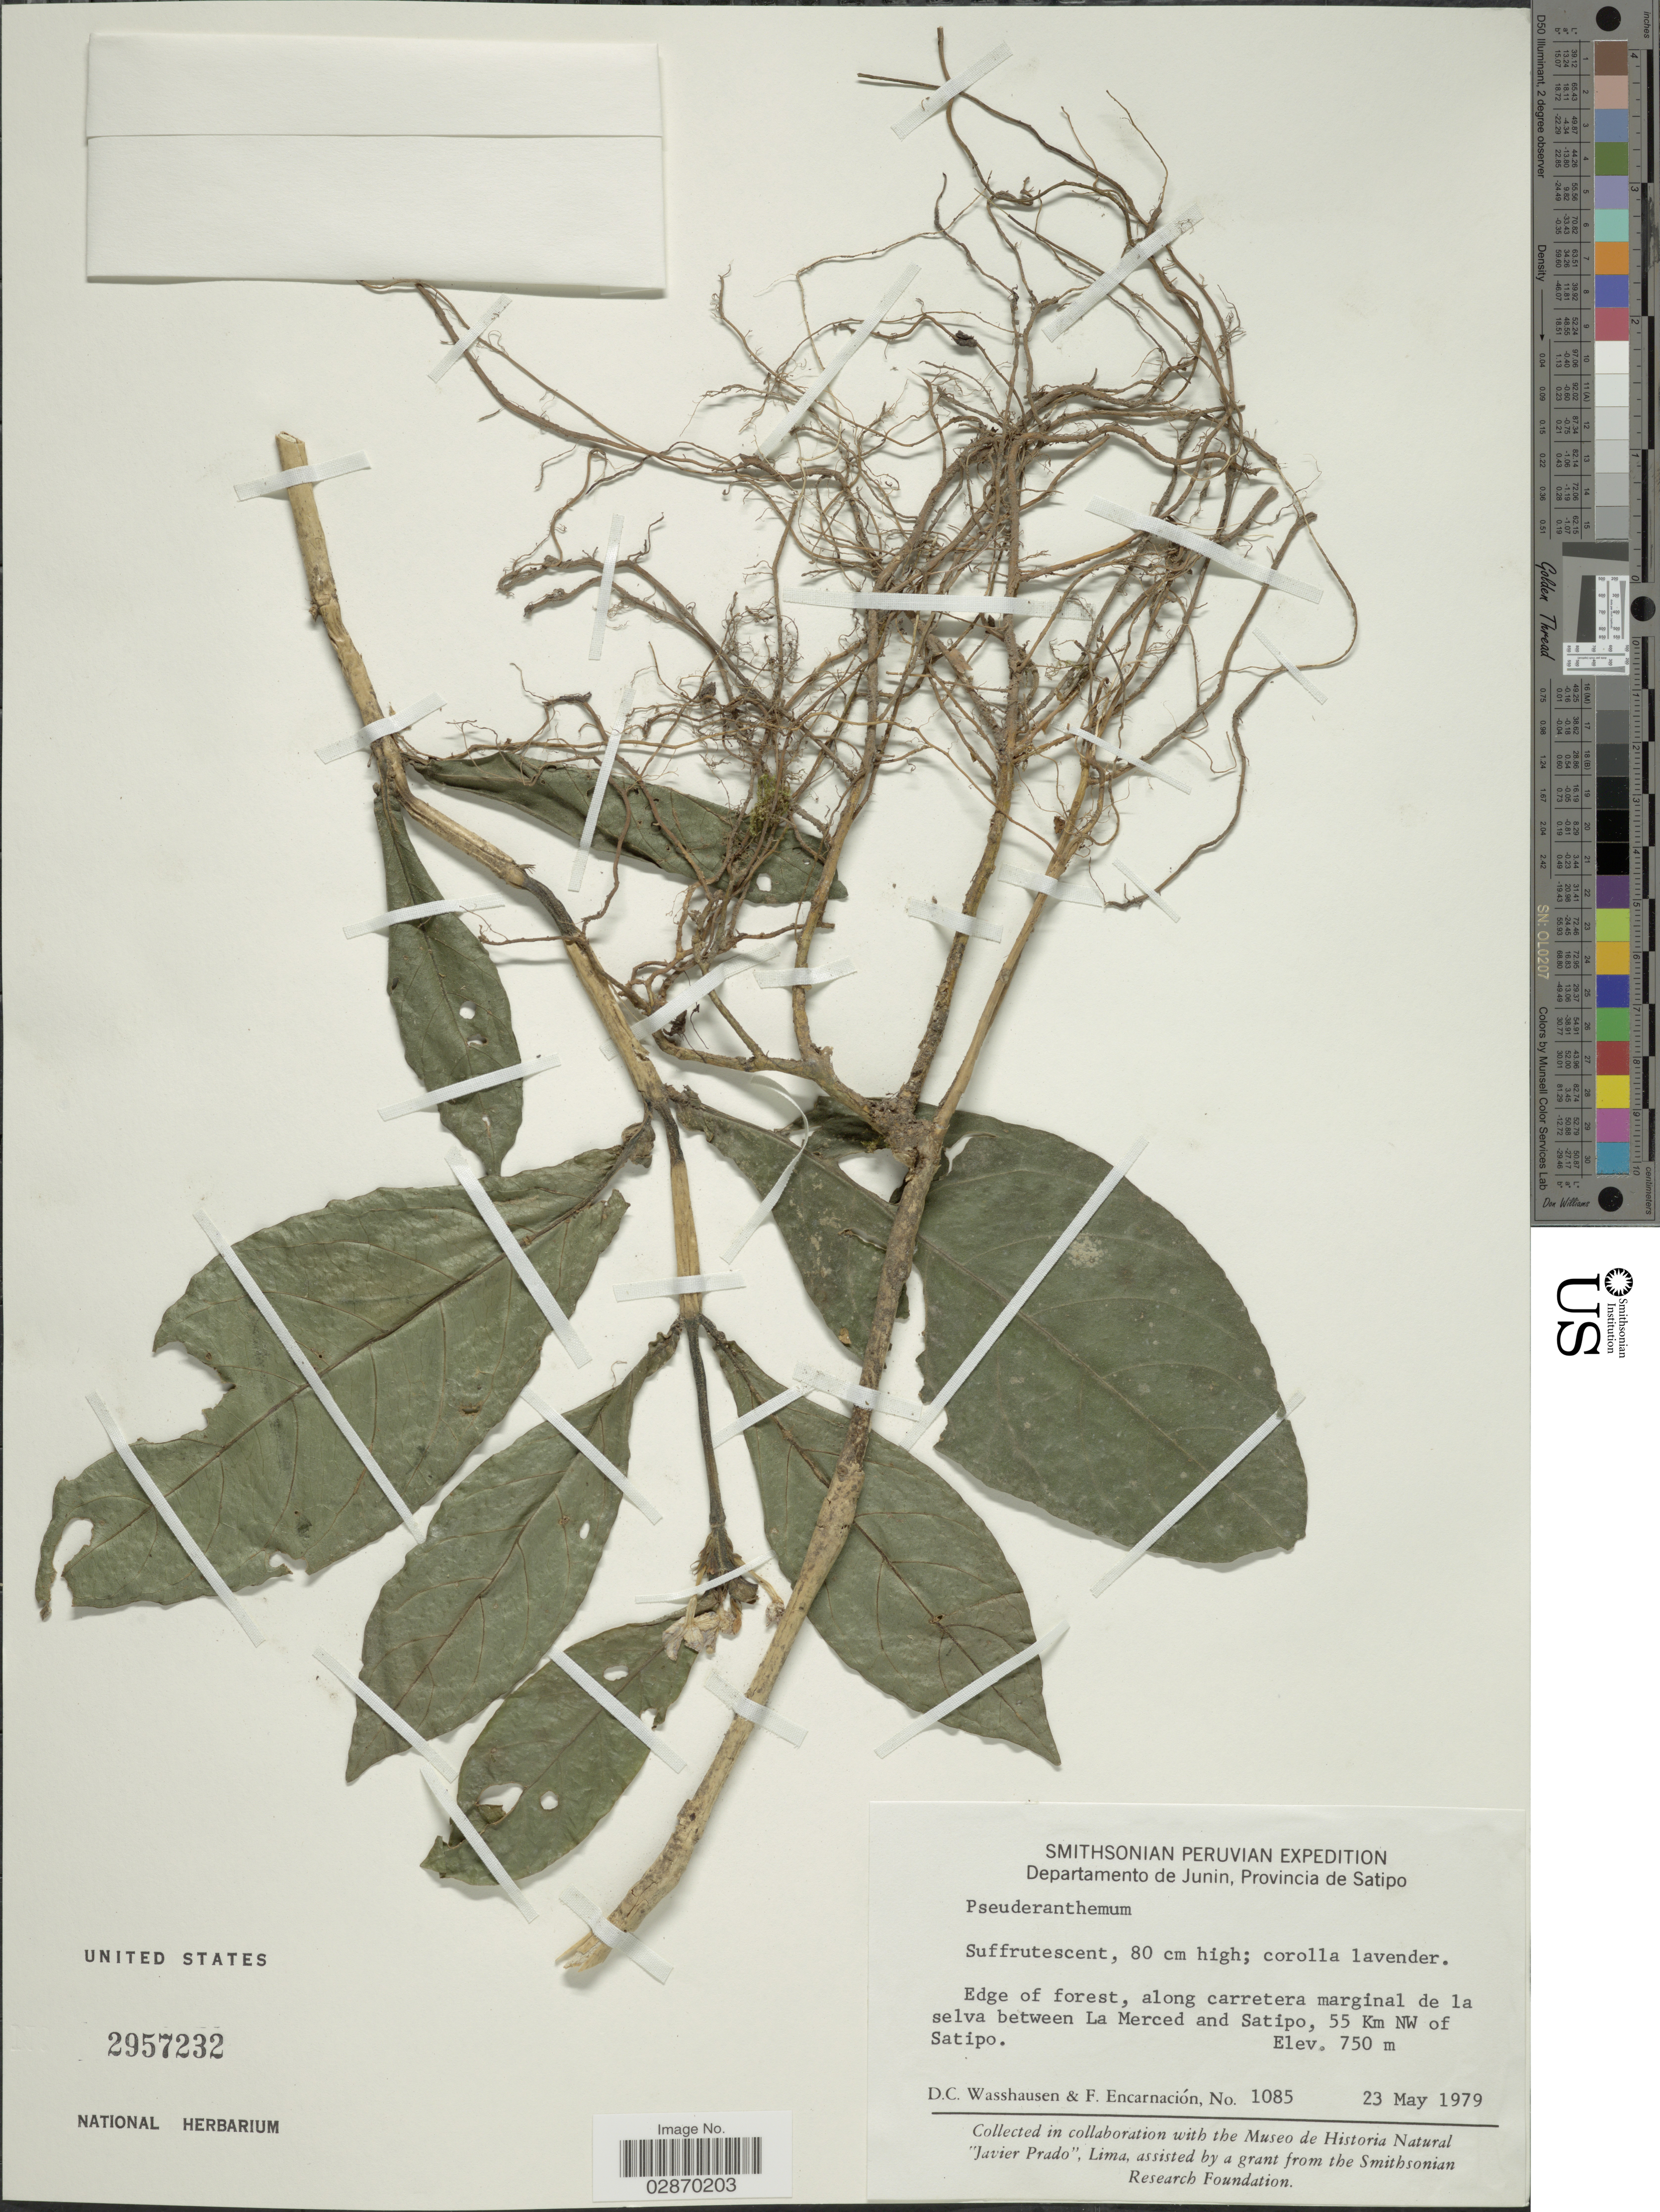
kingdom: Plantae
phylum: Tracheophyta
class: Magnoliopsida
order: Lamiales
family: Acanthaceae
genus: Pseuderanthemum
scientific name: Pseuderanthemum sp.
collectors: D. C. Wasshausen & F. Encarnación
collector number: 1085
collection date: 1979-05-23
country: Peru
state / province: Junín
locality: Departamento de Junin, Provincia de Satipo. Edge of forest, along carretera marginal de la selva between La Merced and Satipo, 55 Km NW of Satipo.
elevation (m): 750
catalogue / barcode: US 2957232